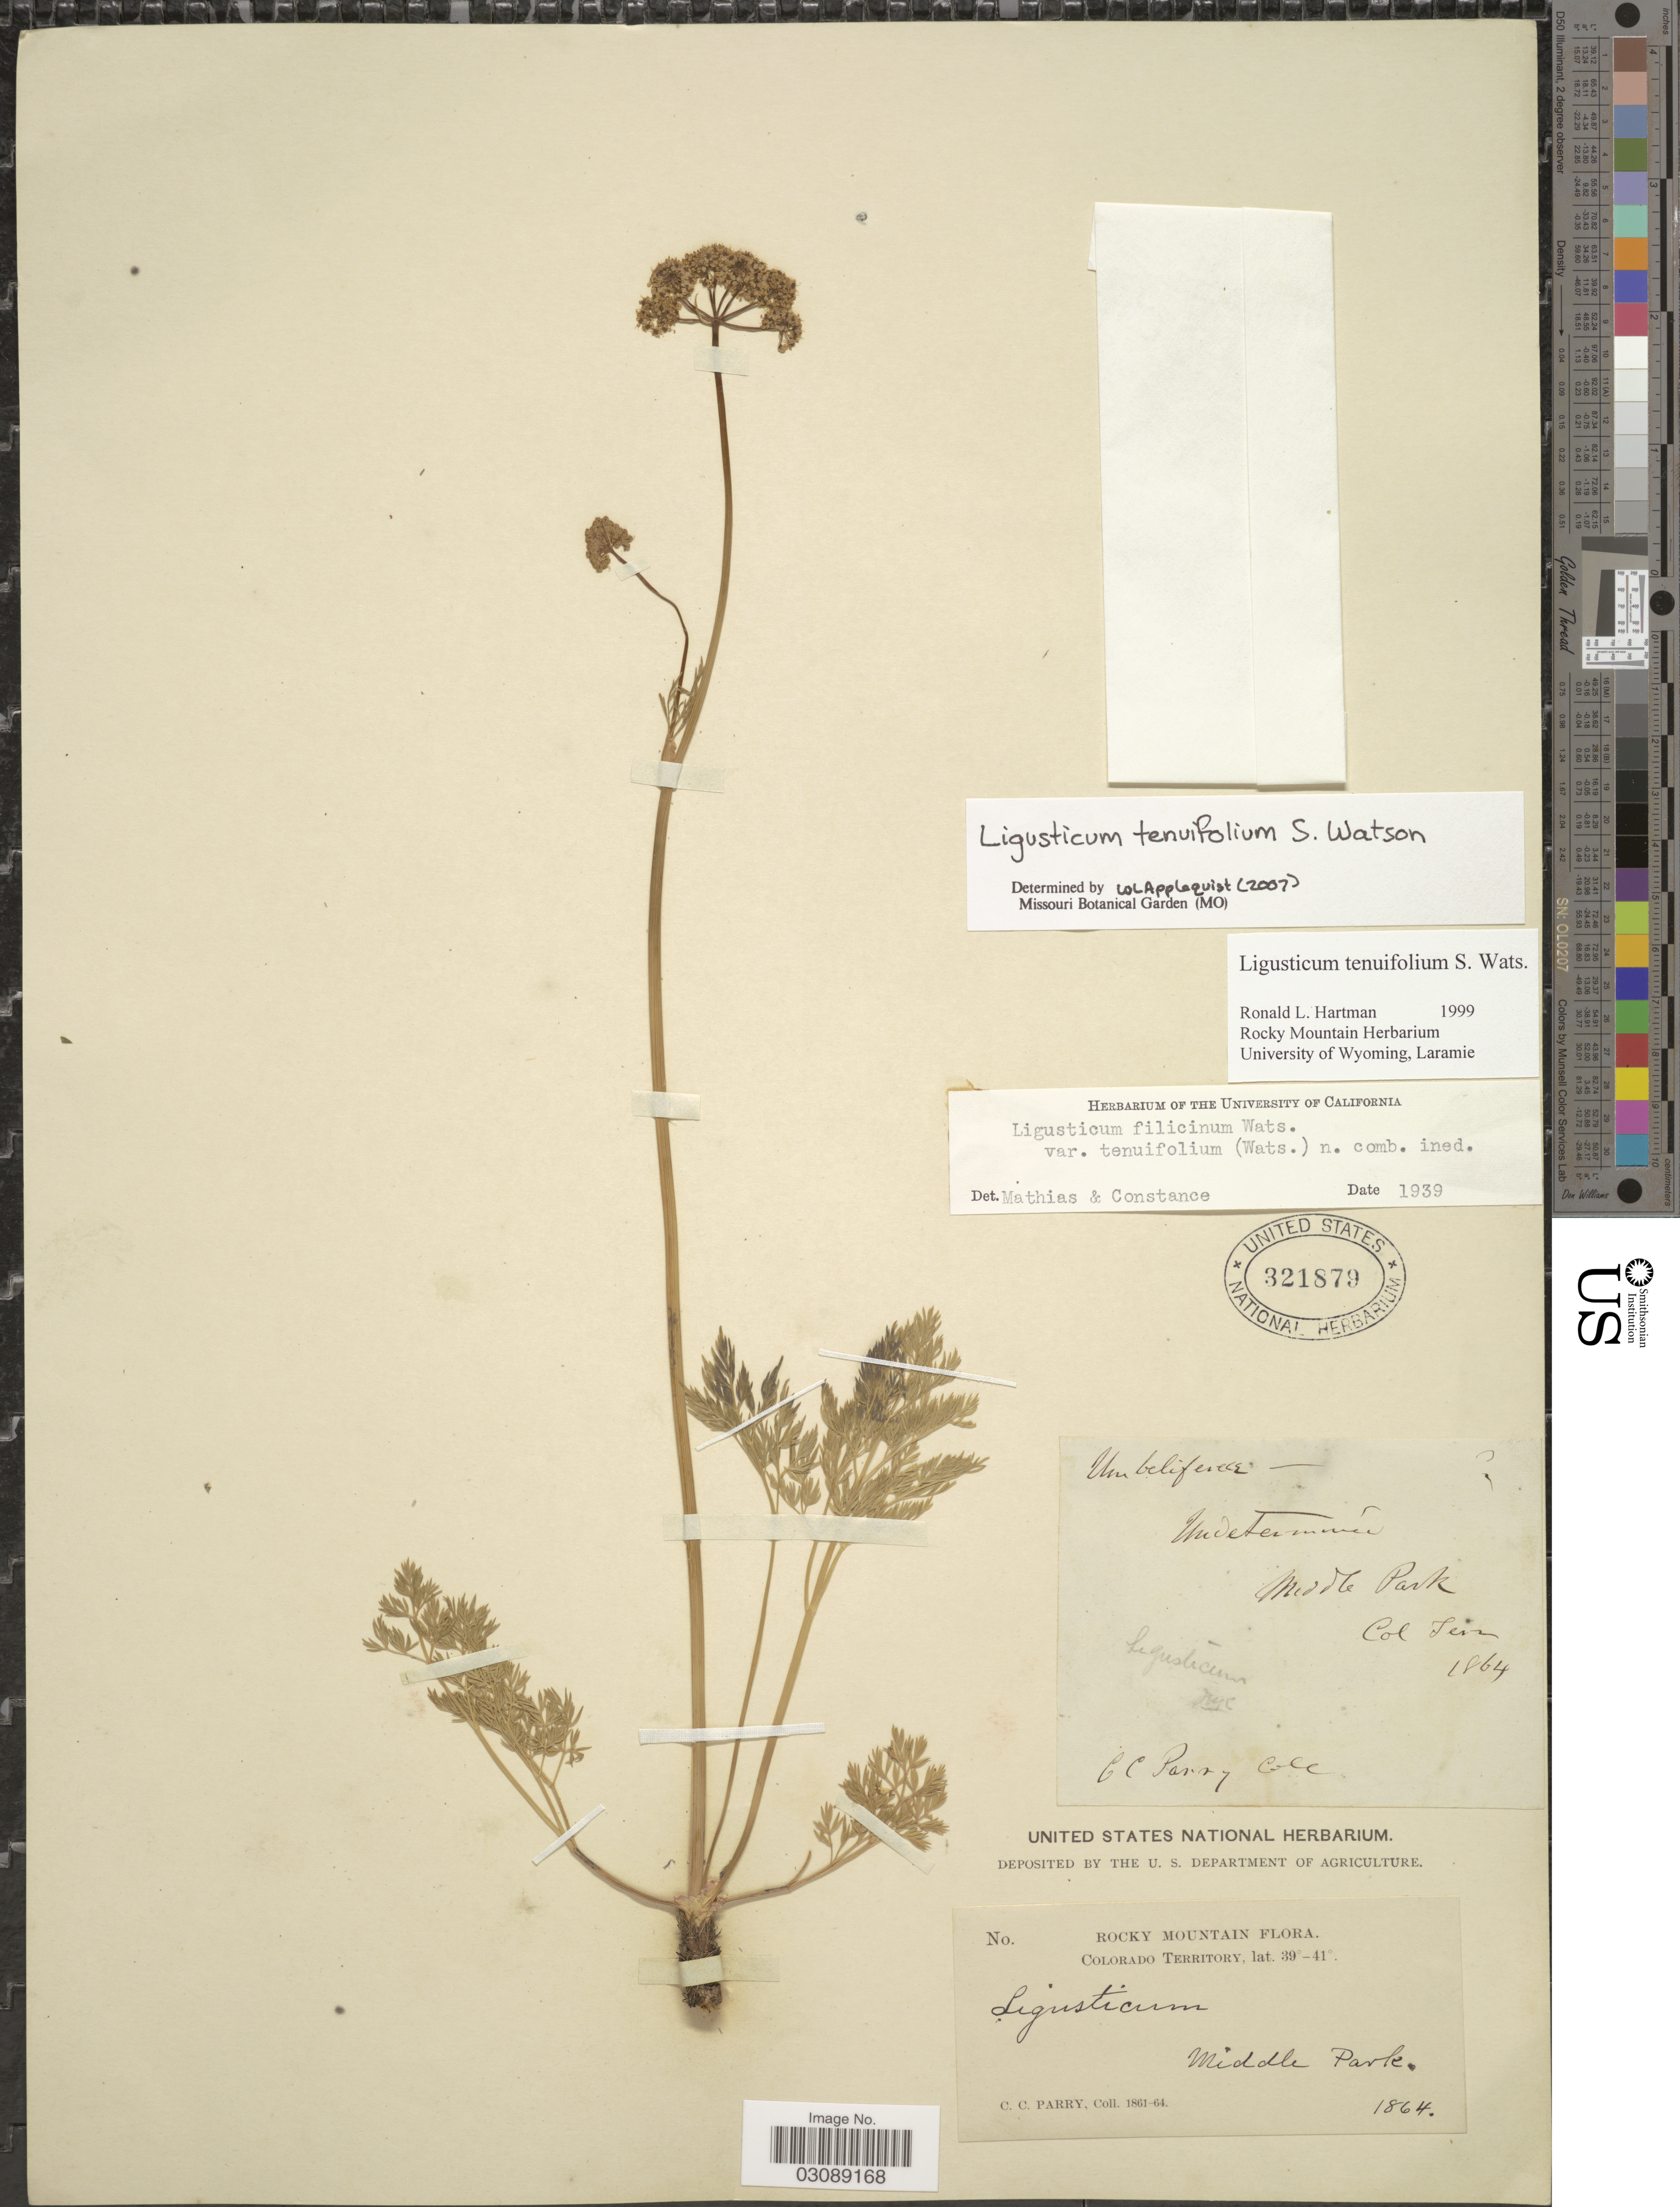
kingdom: Plantae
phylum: Tracheophyta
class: Magnoliopsida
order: Apiales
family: Apiaceae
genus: Ligusticum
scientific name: Ligusticum tenuifolium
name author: S. Watson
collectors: C. C. Parry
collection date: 1864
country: United States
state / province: Colorado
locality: Rocky Mountain, Colorado Territory, Middle Park.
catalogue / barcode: US 321879